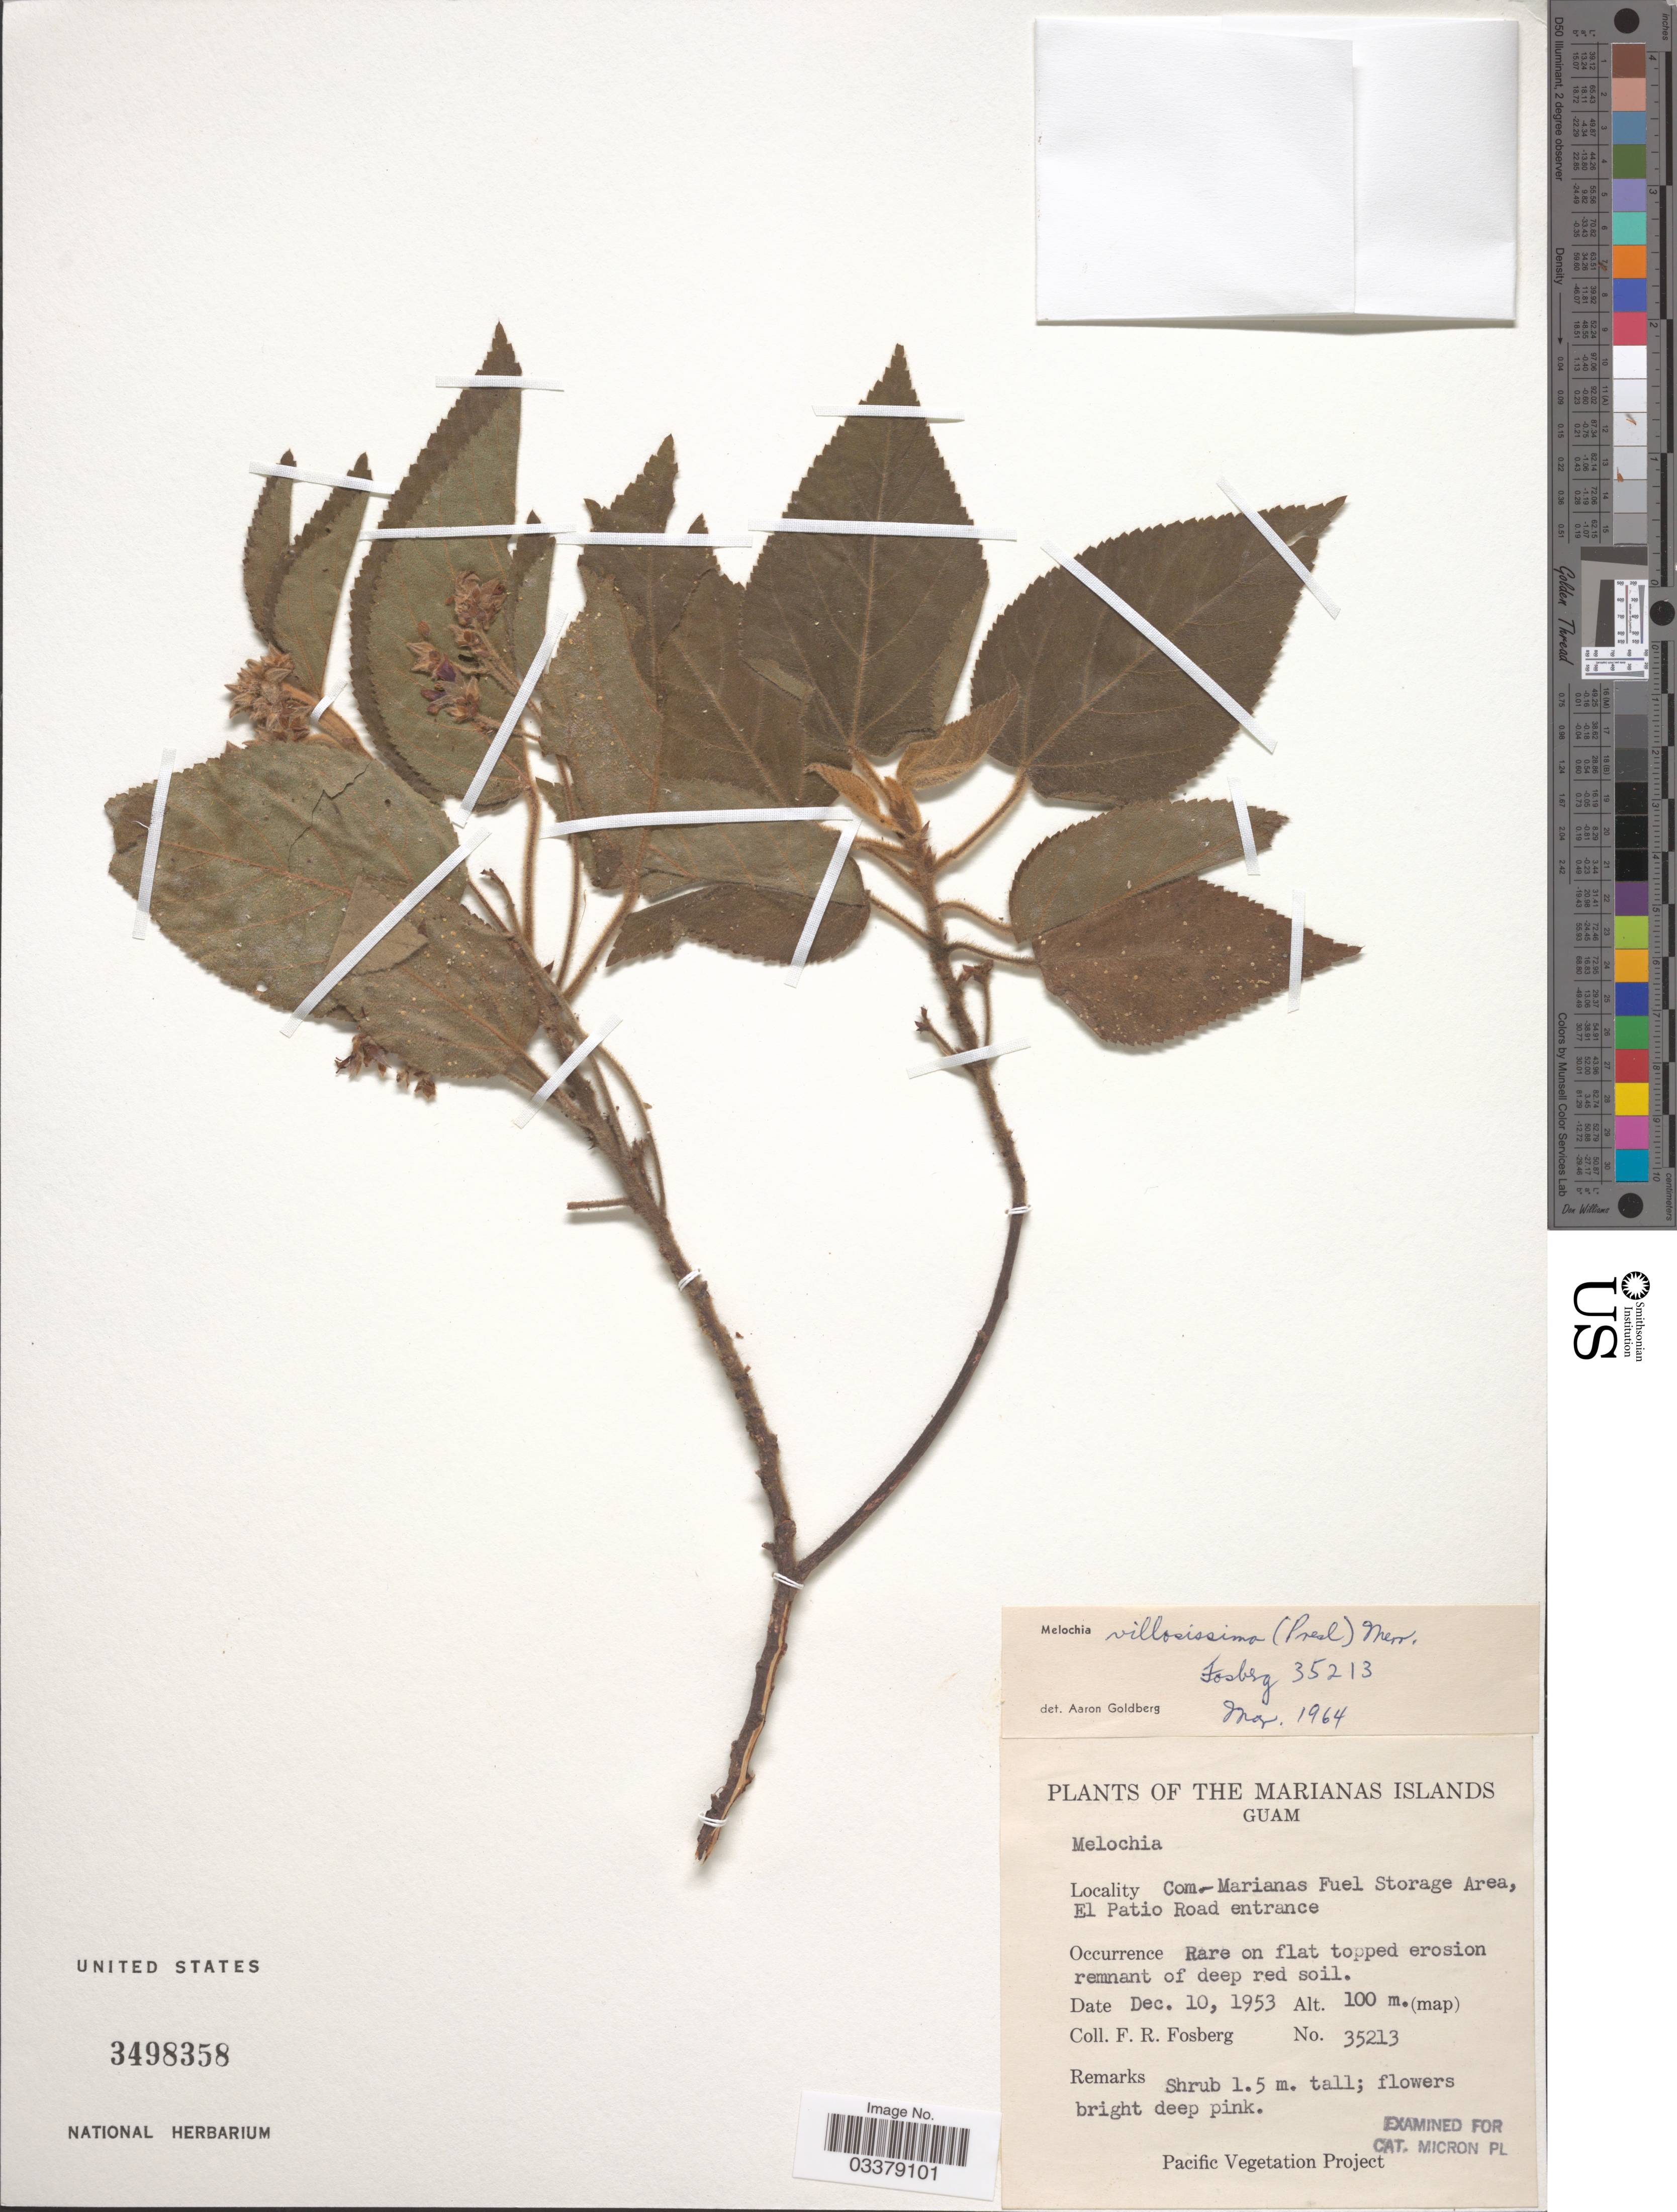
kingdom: Plantae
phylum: Tracheophyta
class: Magnoliopsida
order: Malvales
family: Malvaceae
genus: Melochia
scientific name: Melochia villosissima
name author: (C. Presl) Merr.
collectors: F. R. Fosberg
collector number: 35213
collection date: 1953-12-10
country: Guam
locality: The Marianas Islands. Com. Marianas Fuel Storage Area, El Patio Road entrance.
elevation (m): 100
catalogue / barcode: US 3498358